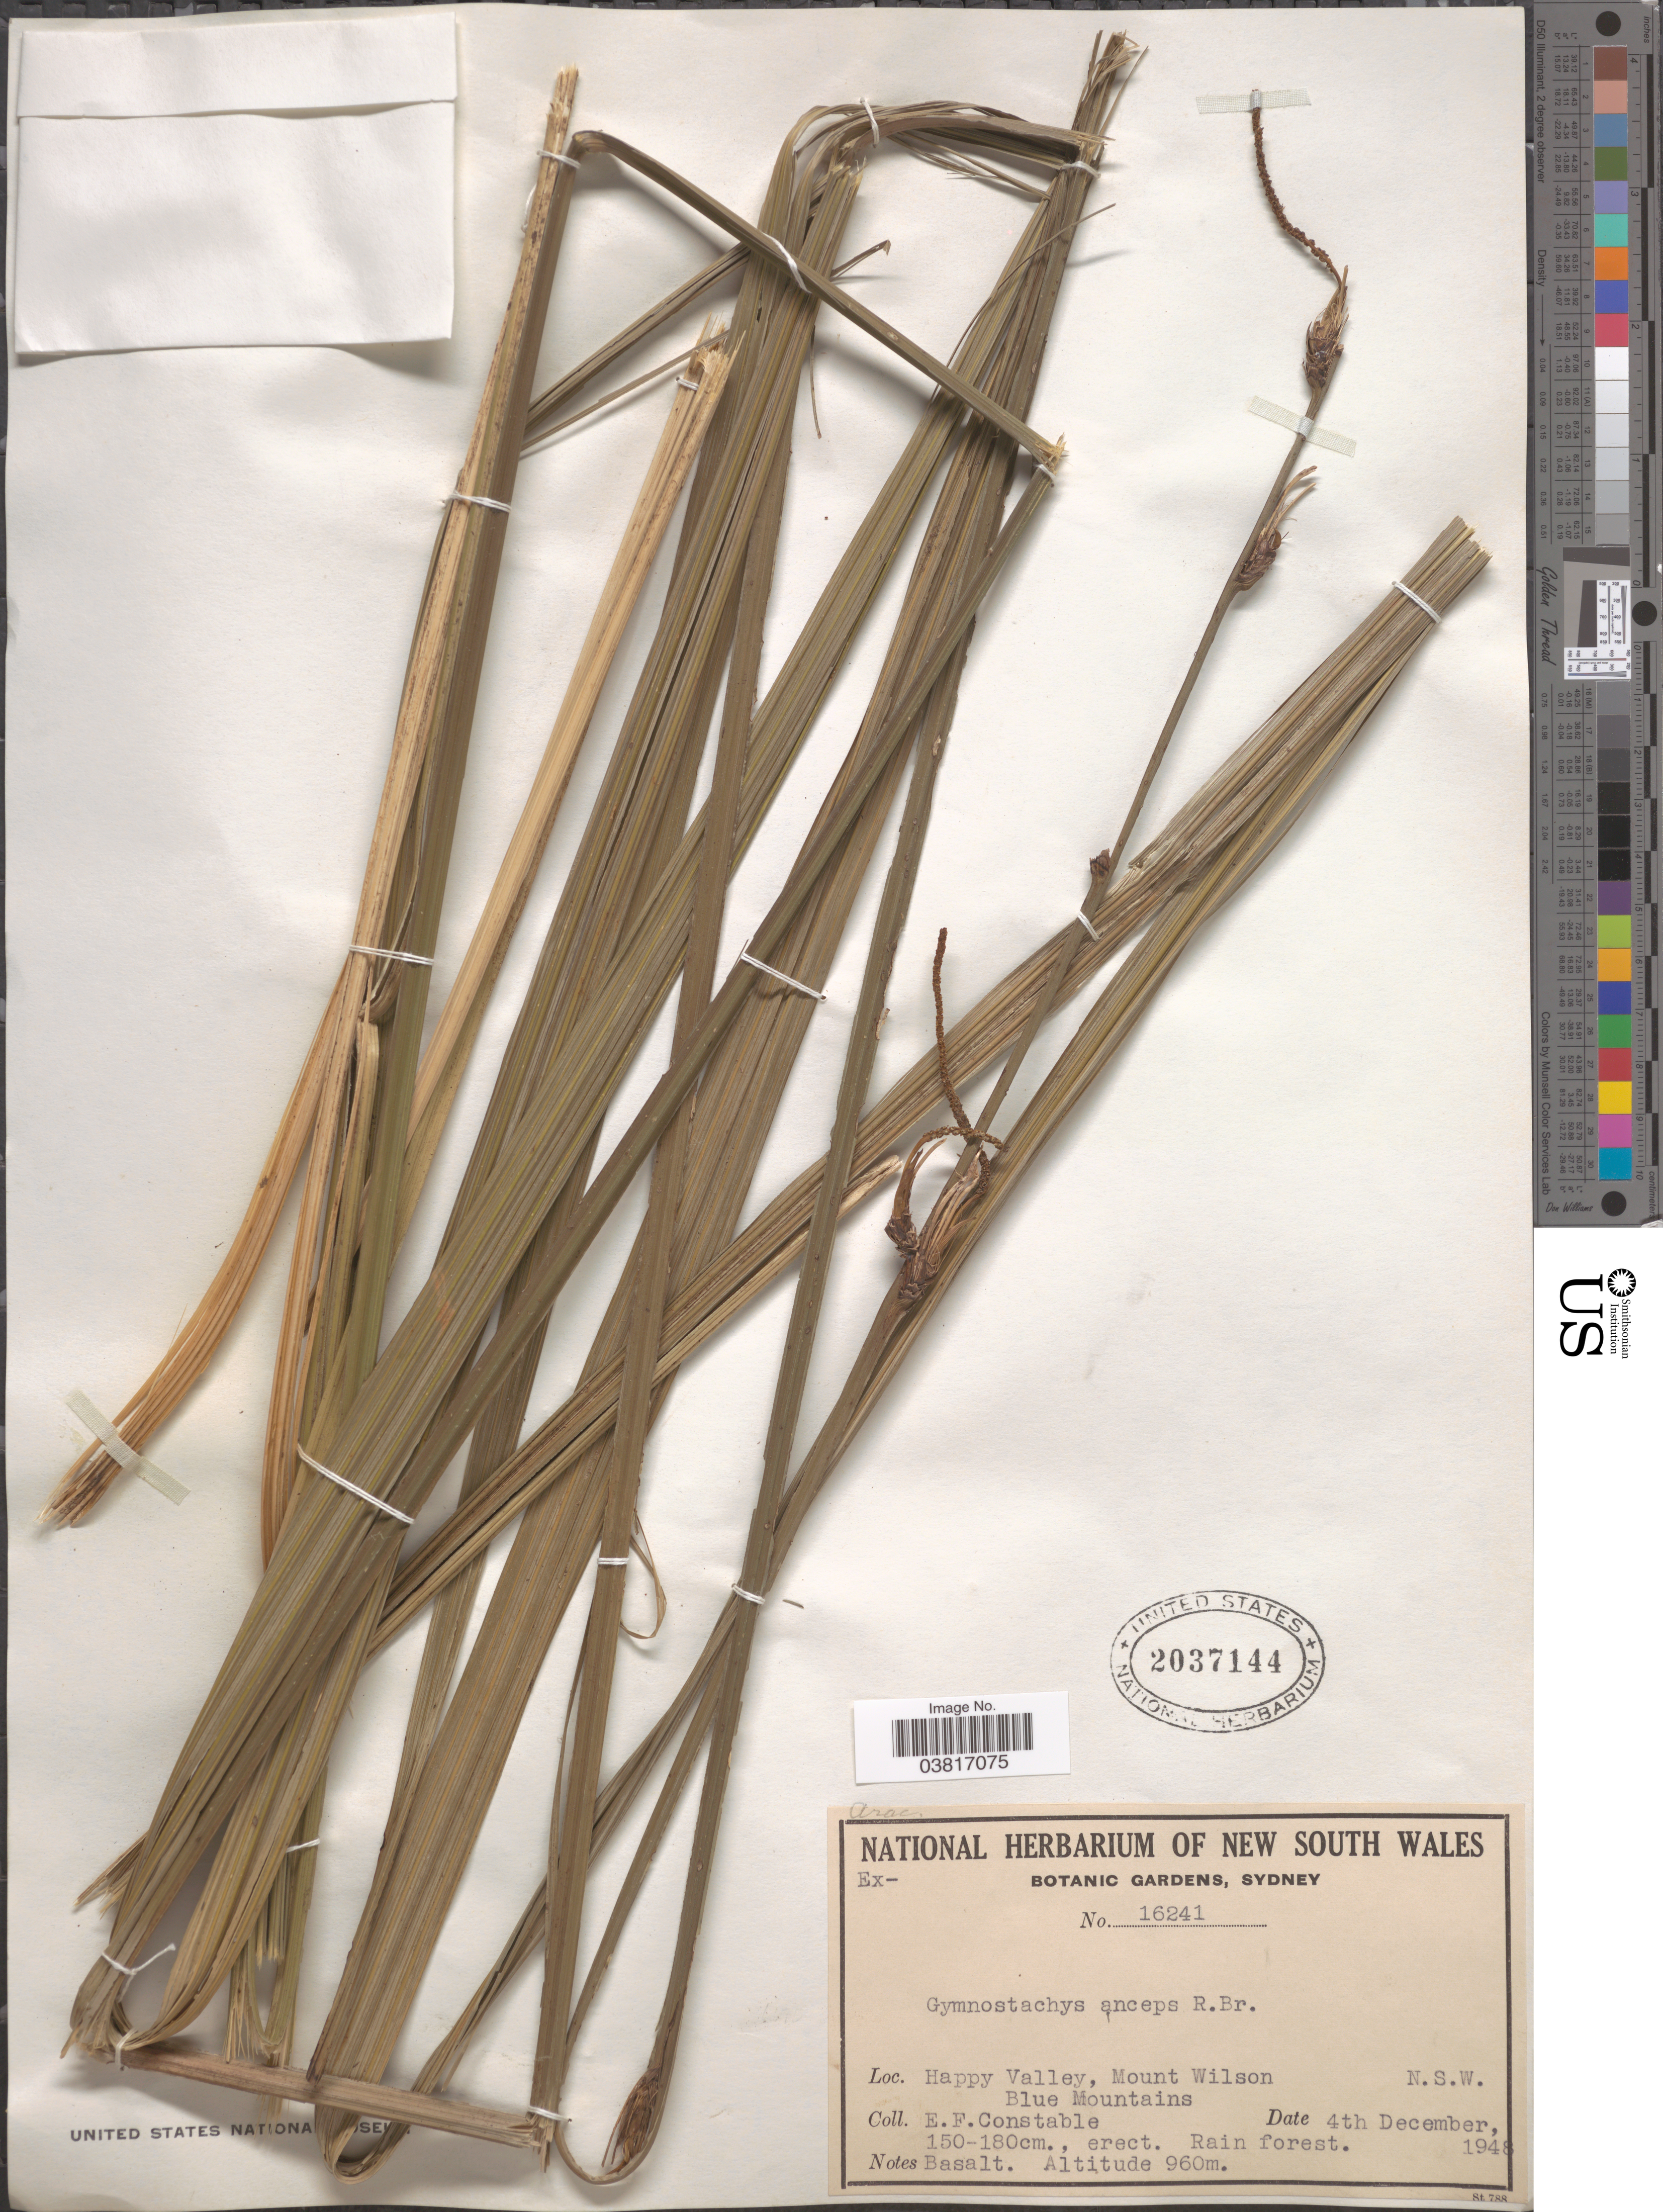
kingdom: Plantae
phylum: Tracheophyta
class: Liliopsida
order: Alismatales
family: Araceae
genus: Gymnostachys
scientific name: Gymnostachys anceps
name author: R. Br.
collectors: E. F. Constable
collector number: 16241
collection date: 1948-12-04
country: Australia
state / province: New South Wales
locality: Happy Valley, Mount Wilson. Blue Mountains. Basalt.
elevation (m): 960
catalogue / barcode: US 2037144